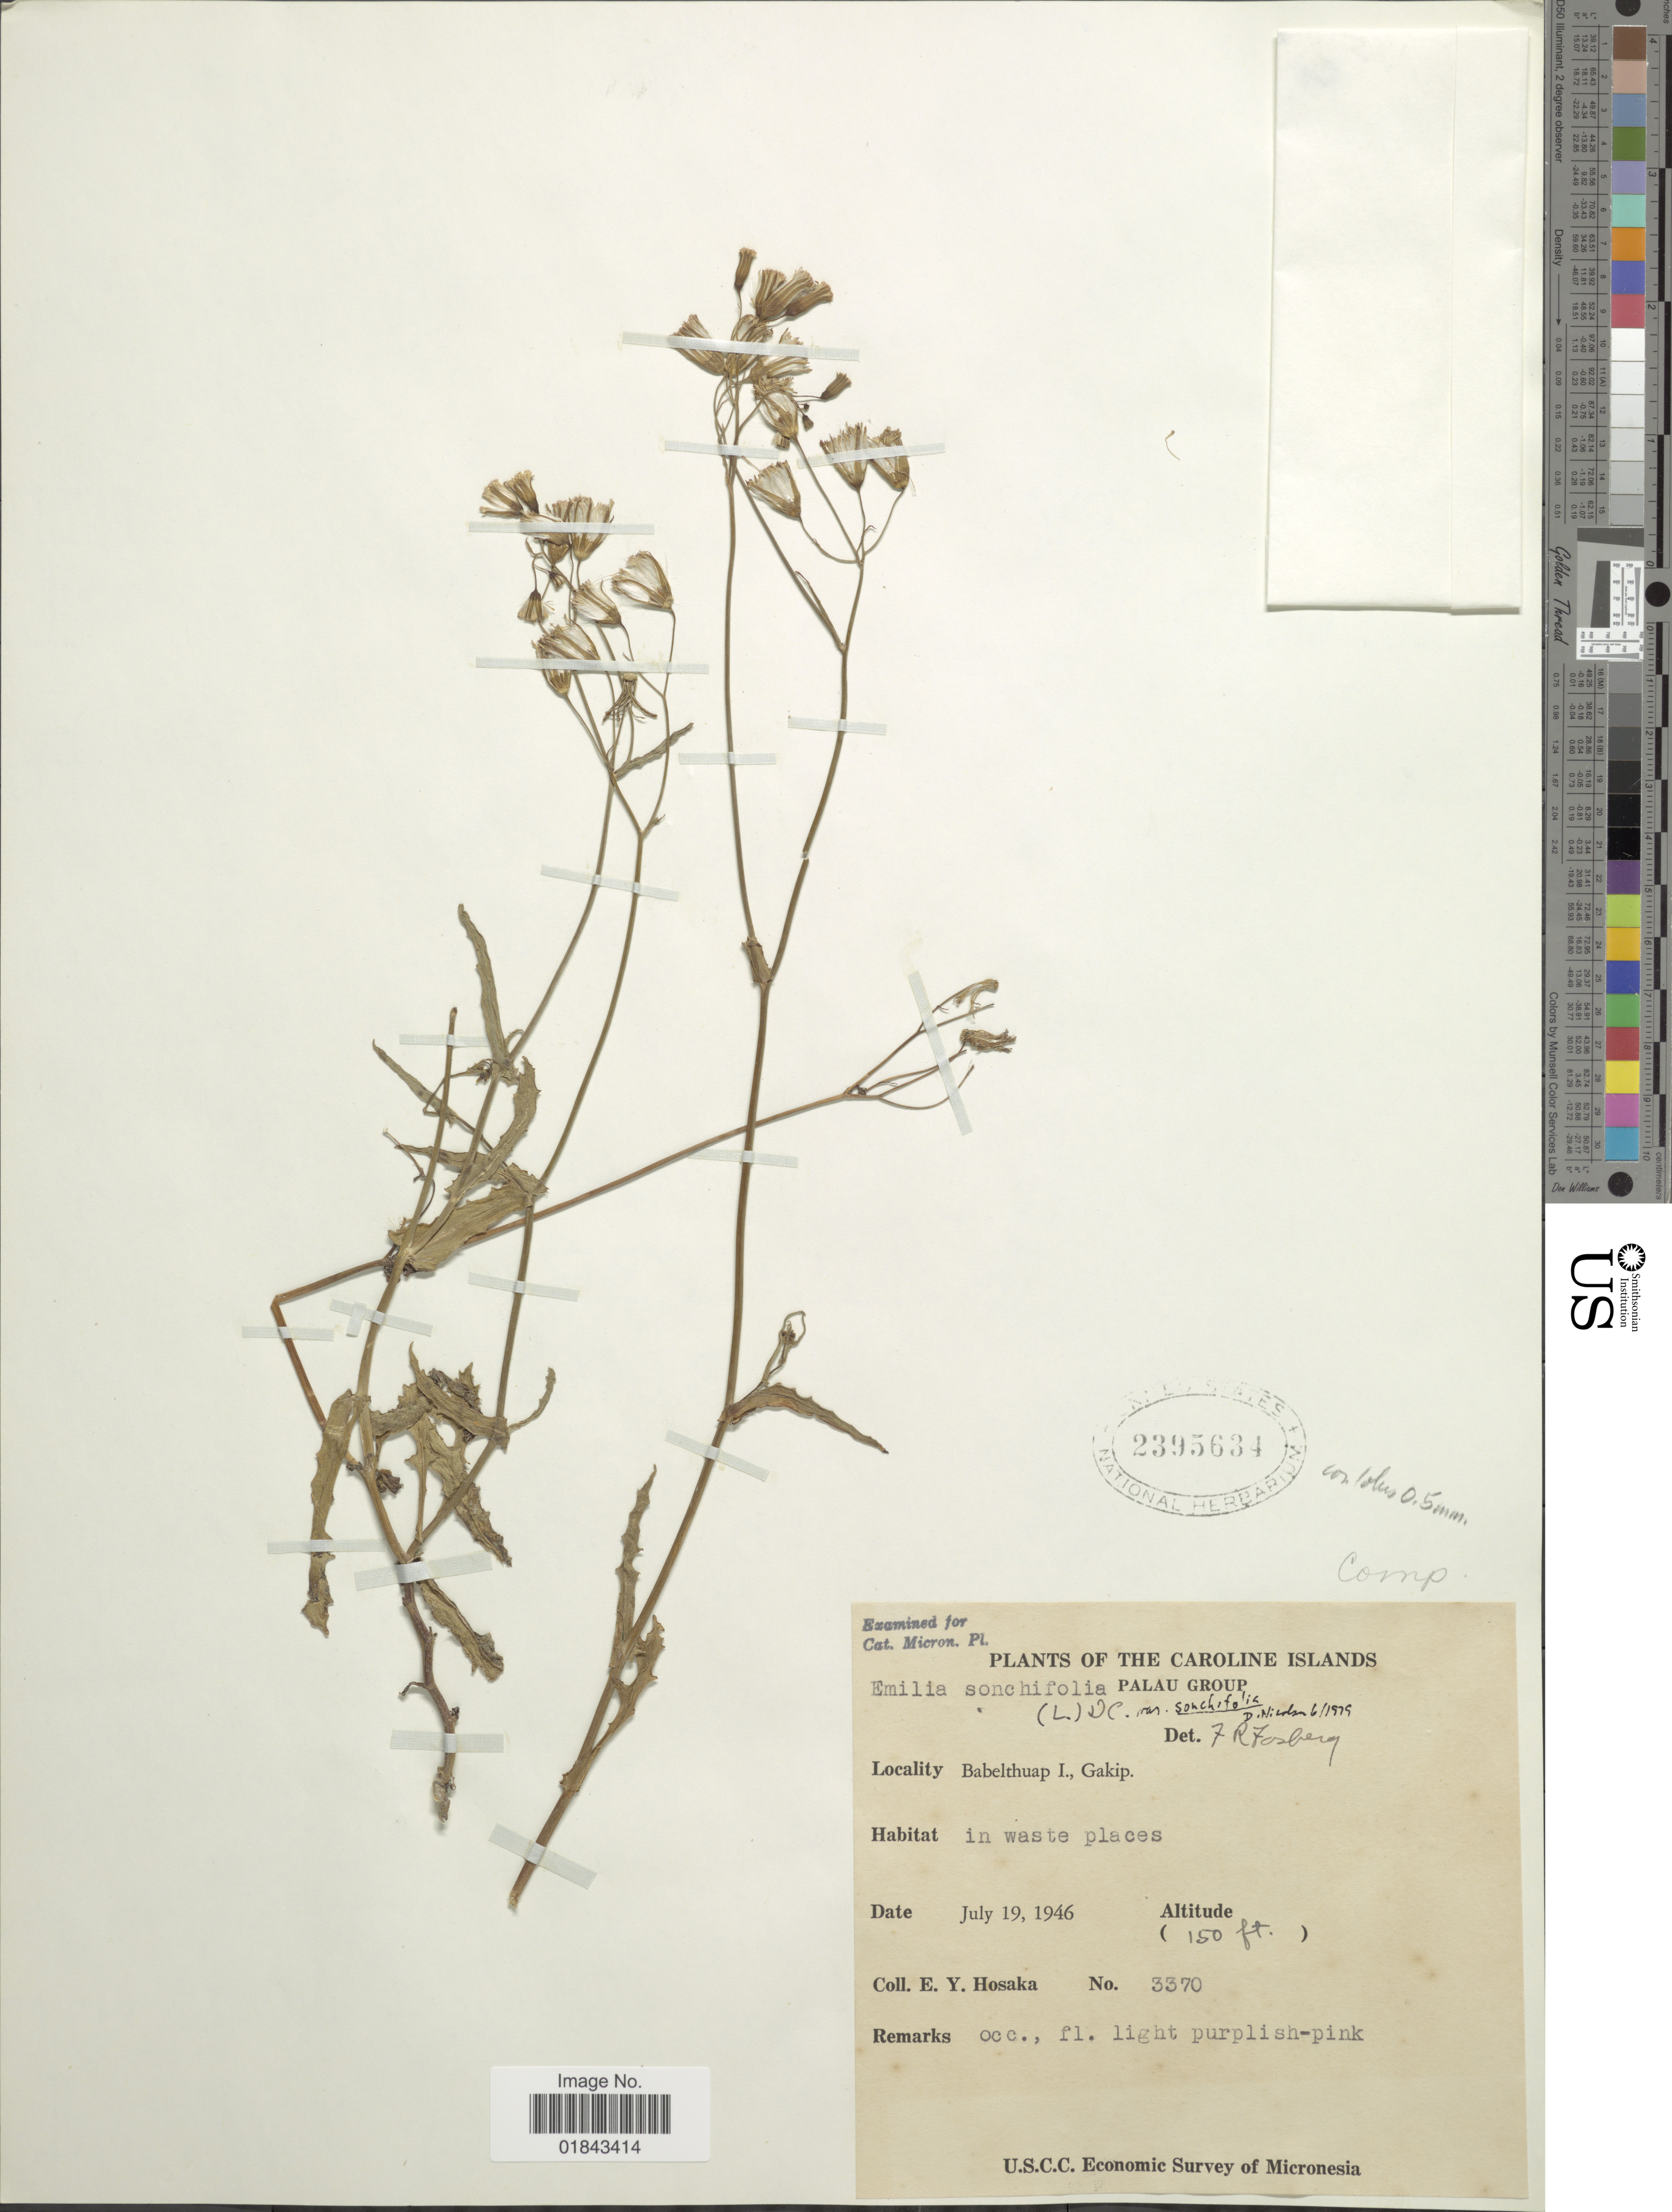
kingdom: Plantae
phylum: Tracheophyta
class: Magnoliopsida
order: Asterales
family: Asteraceae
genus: Emilia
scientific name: Emilia sonchifolia var. sonchifolia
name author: (L.) DC.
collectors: E. Y. Hosaka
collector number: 3370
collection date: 1946-07-19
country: Palau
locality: Babelthaup I., Gakip.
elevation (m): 46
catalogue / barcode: US 2395634